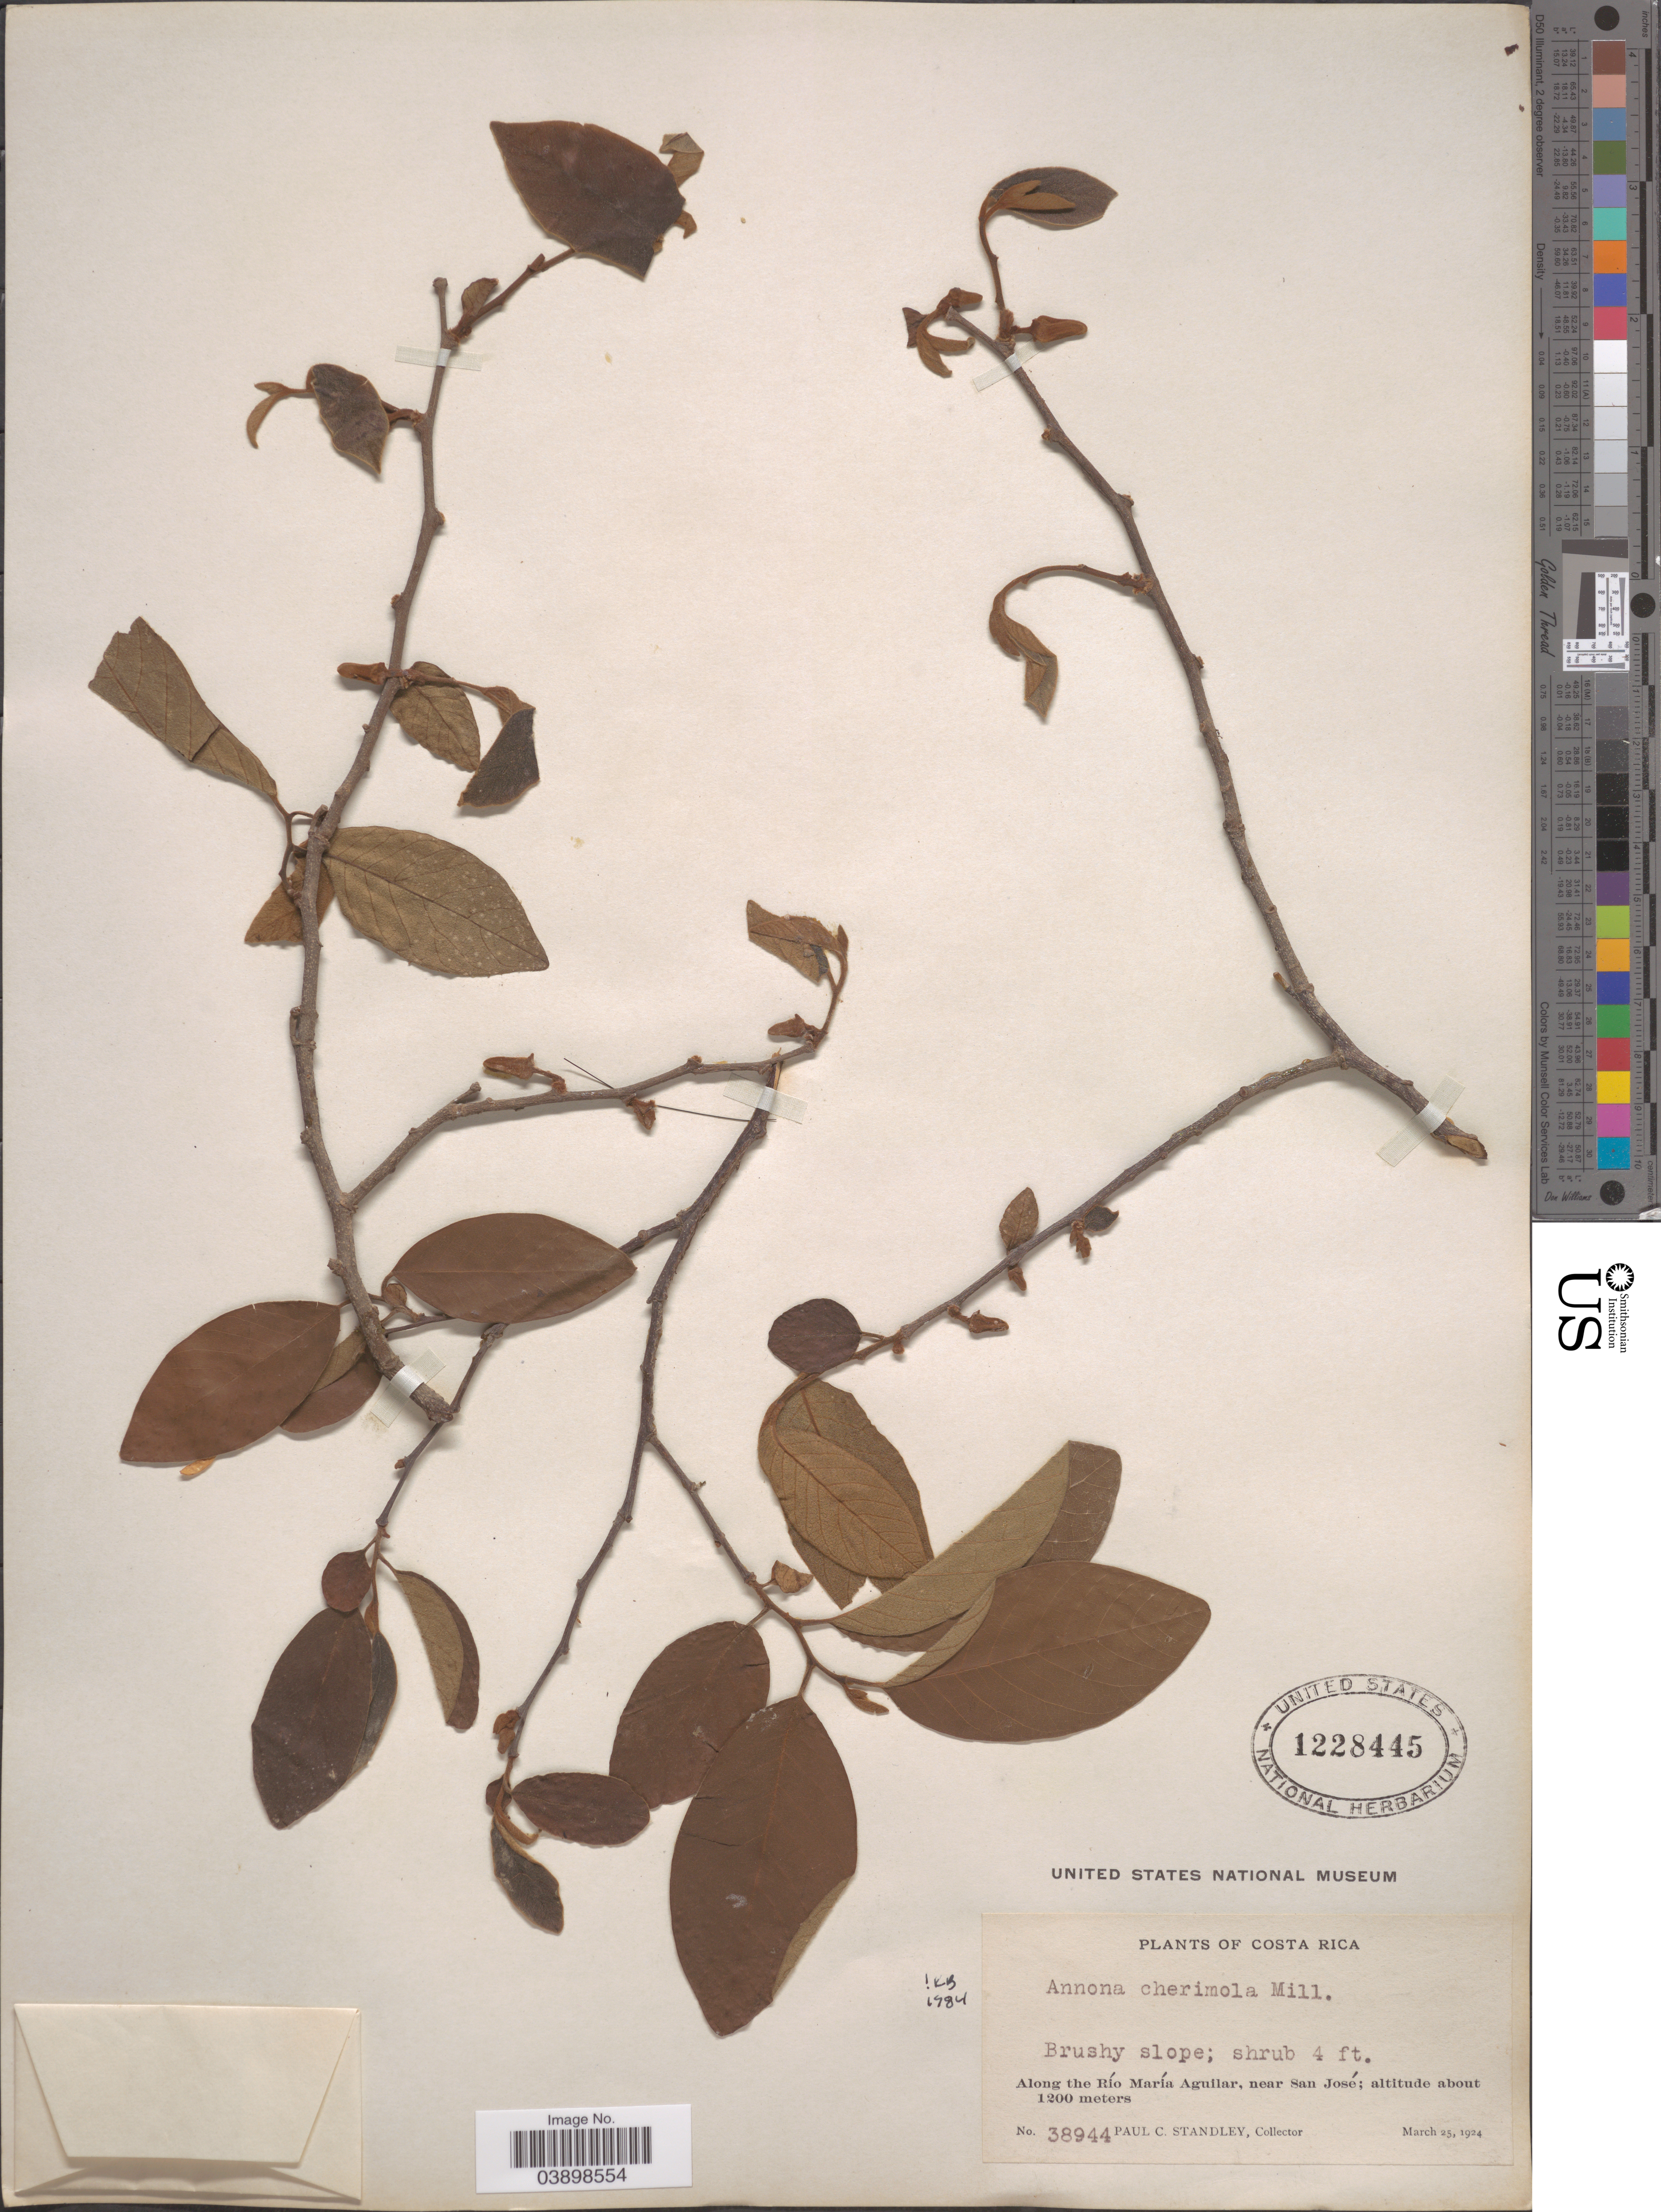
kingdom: Plantae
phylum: Tracheophyta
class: Magnoliopsida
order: Magnoliales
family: Annonaceae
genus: Annona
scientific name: Annona cherimola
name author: Mill.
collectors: P. C. Standley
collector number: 38944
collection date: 1924-03-25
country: Costa Rica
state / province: San José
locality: Along the Río María Aguilar, near San José.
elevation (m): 1200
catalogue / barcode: US 1228445